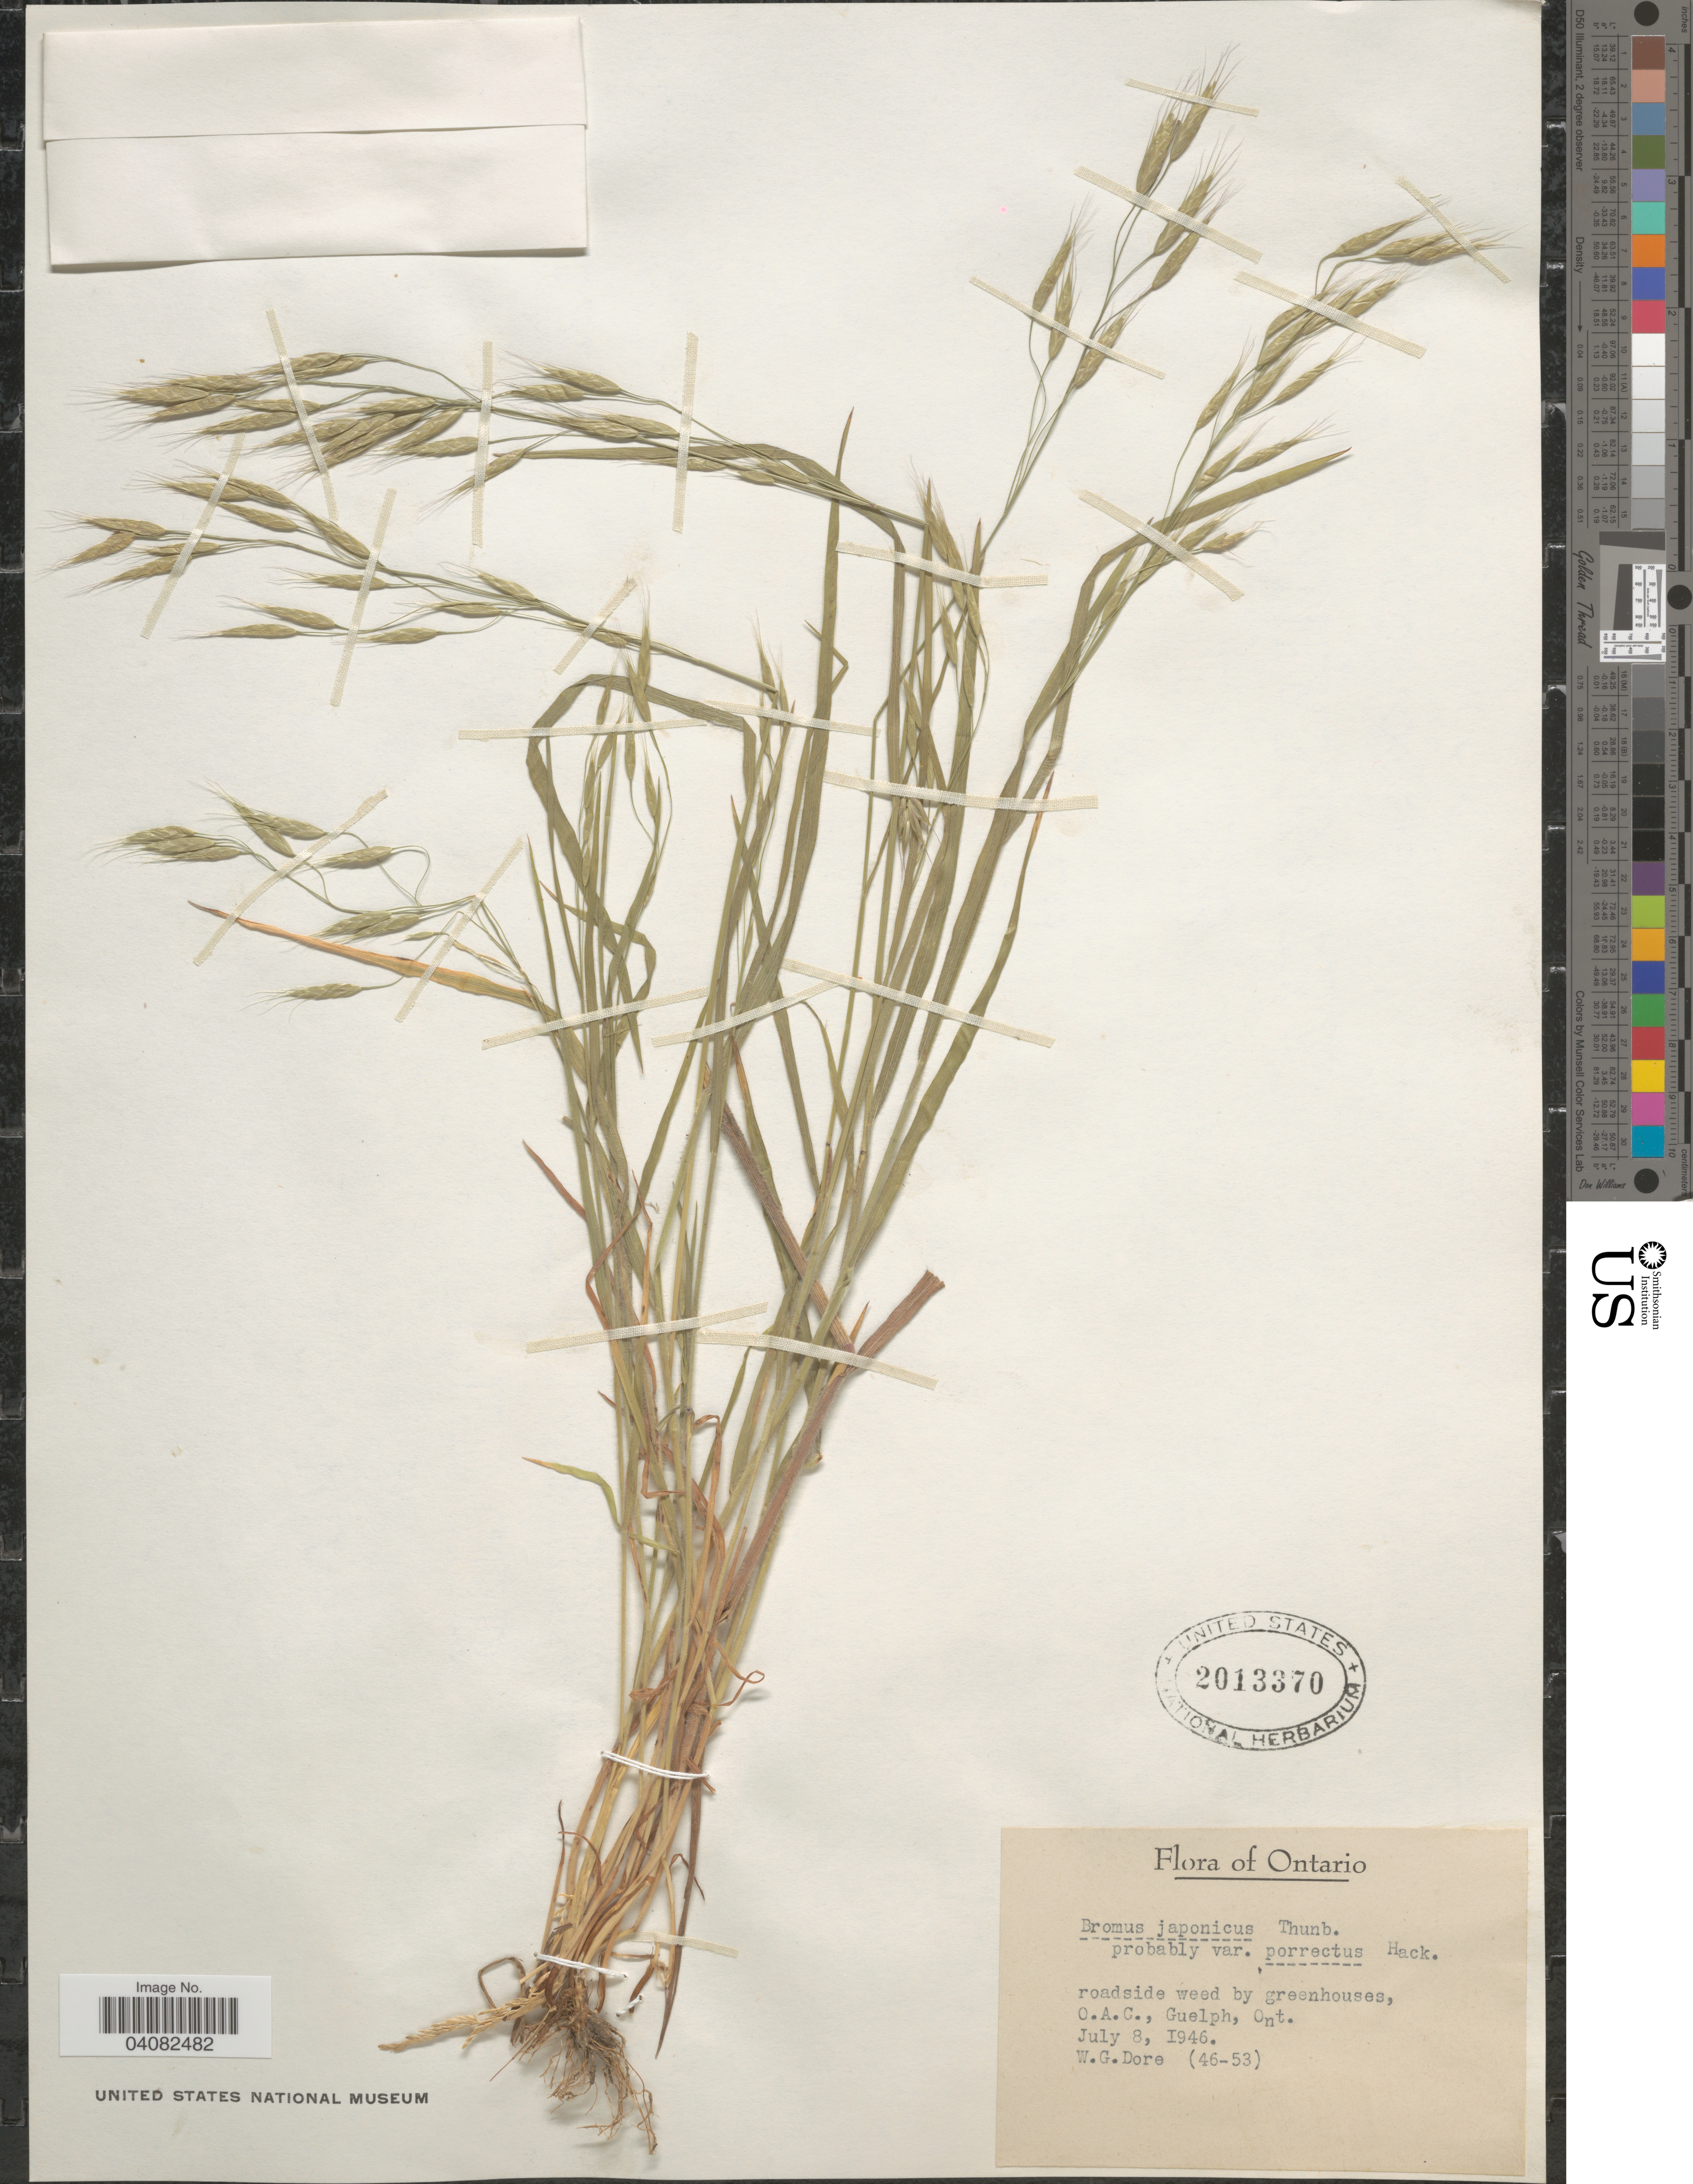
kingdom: Plantae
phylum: Tracheophyta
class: Liliopsida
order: Poales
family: Poaceae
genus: Bromus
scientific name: Bromus japonicus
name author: Houtt.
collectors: W. Dore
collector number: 46-53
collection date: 1946-07-08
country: Canada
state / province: Ontario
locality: O.A.C., Guelph.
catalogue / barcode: US 2013370